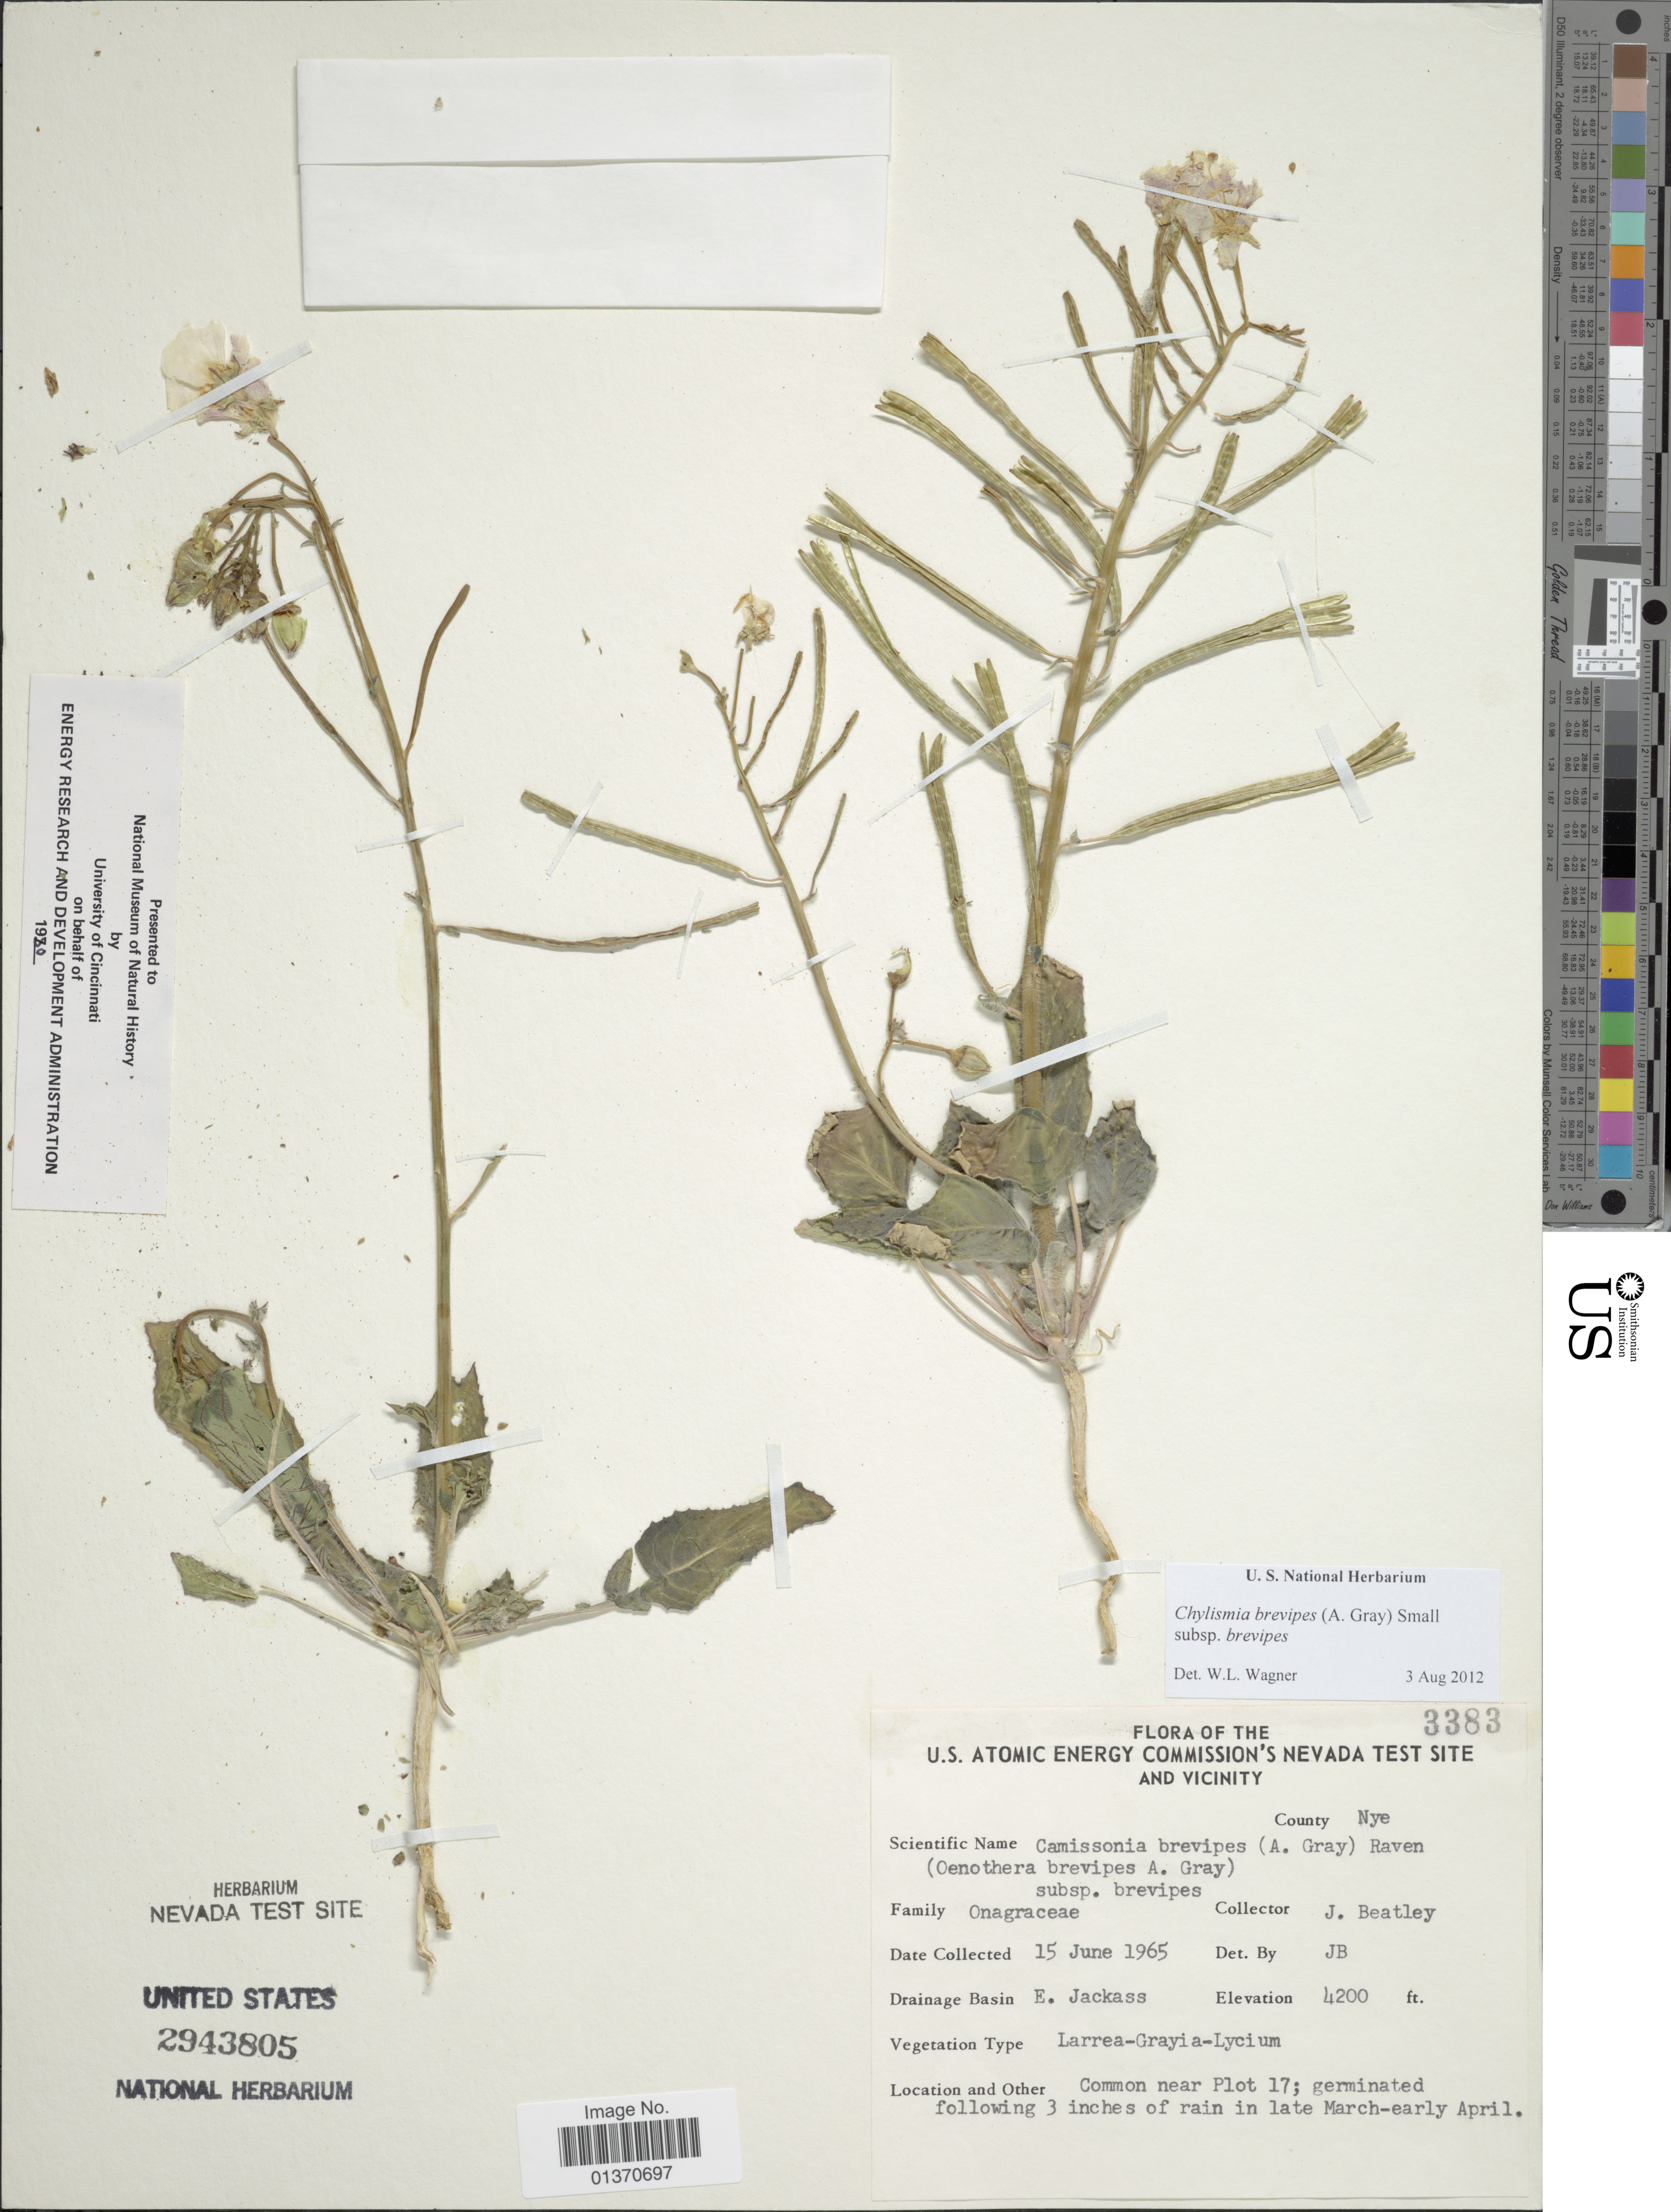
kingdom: Plantae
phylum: Tracheophyta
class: Magnoliopsida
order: Myrtales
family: Onagraceae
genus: Chylismia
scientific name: Chylismia brevipes subsp. brevipes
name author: (A. Gray) Small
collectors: J. C. Beatley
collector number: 3383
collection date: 1965-06-15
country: United States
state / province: Nevada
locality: U. S. Atomic Energy Commission's Nevada Test Site and Vicinity, County Nye, E. Jackass, Common near Plot 17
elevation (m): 1280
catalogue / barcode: US 2943805